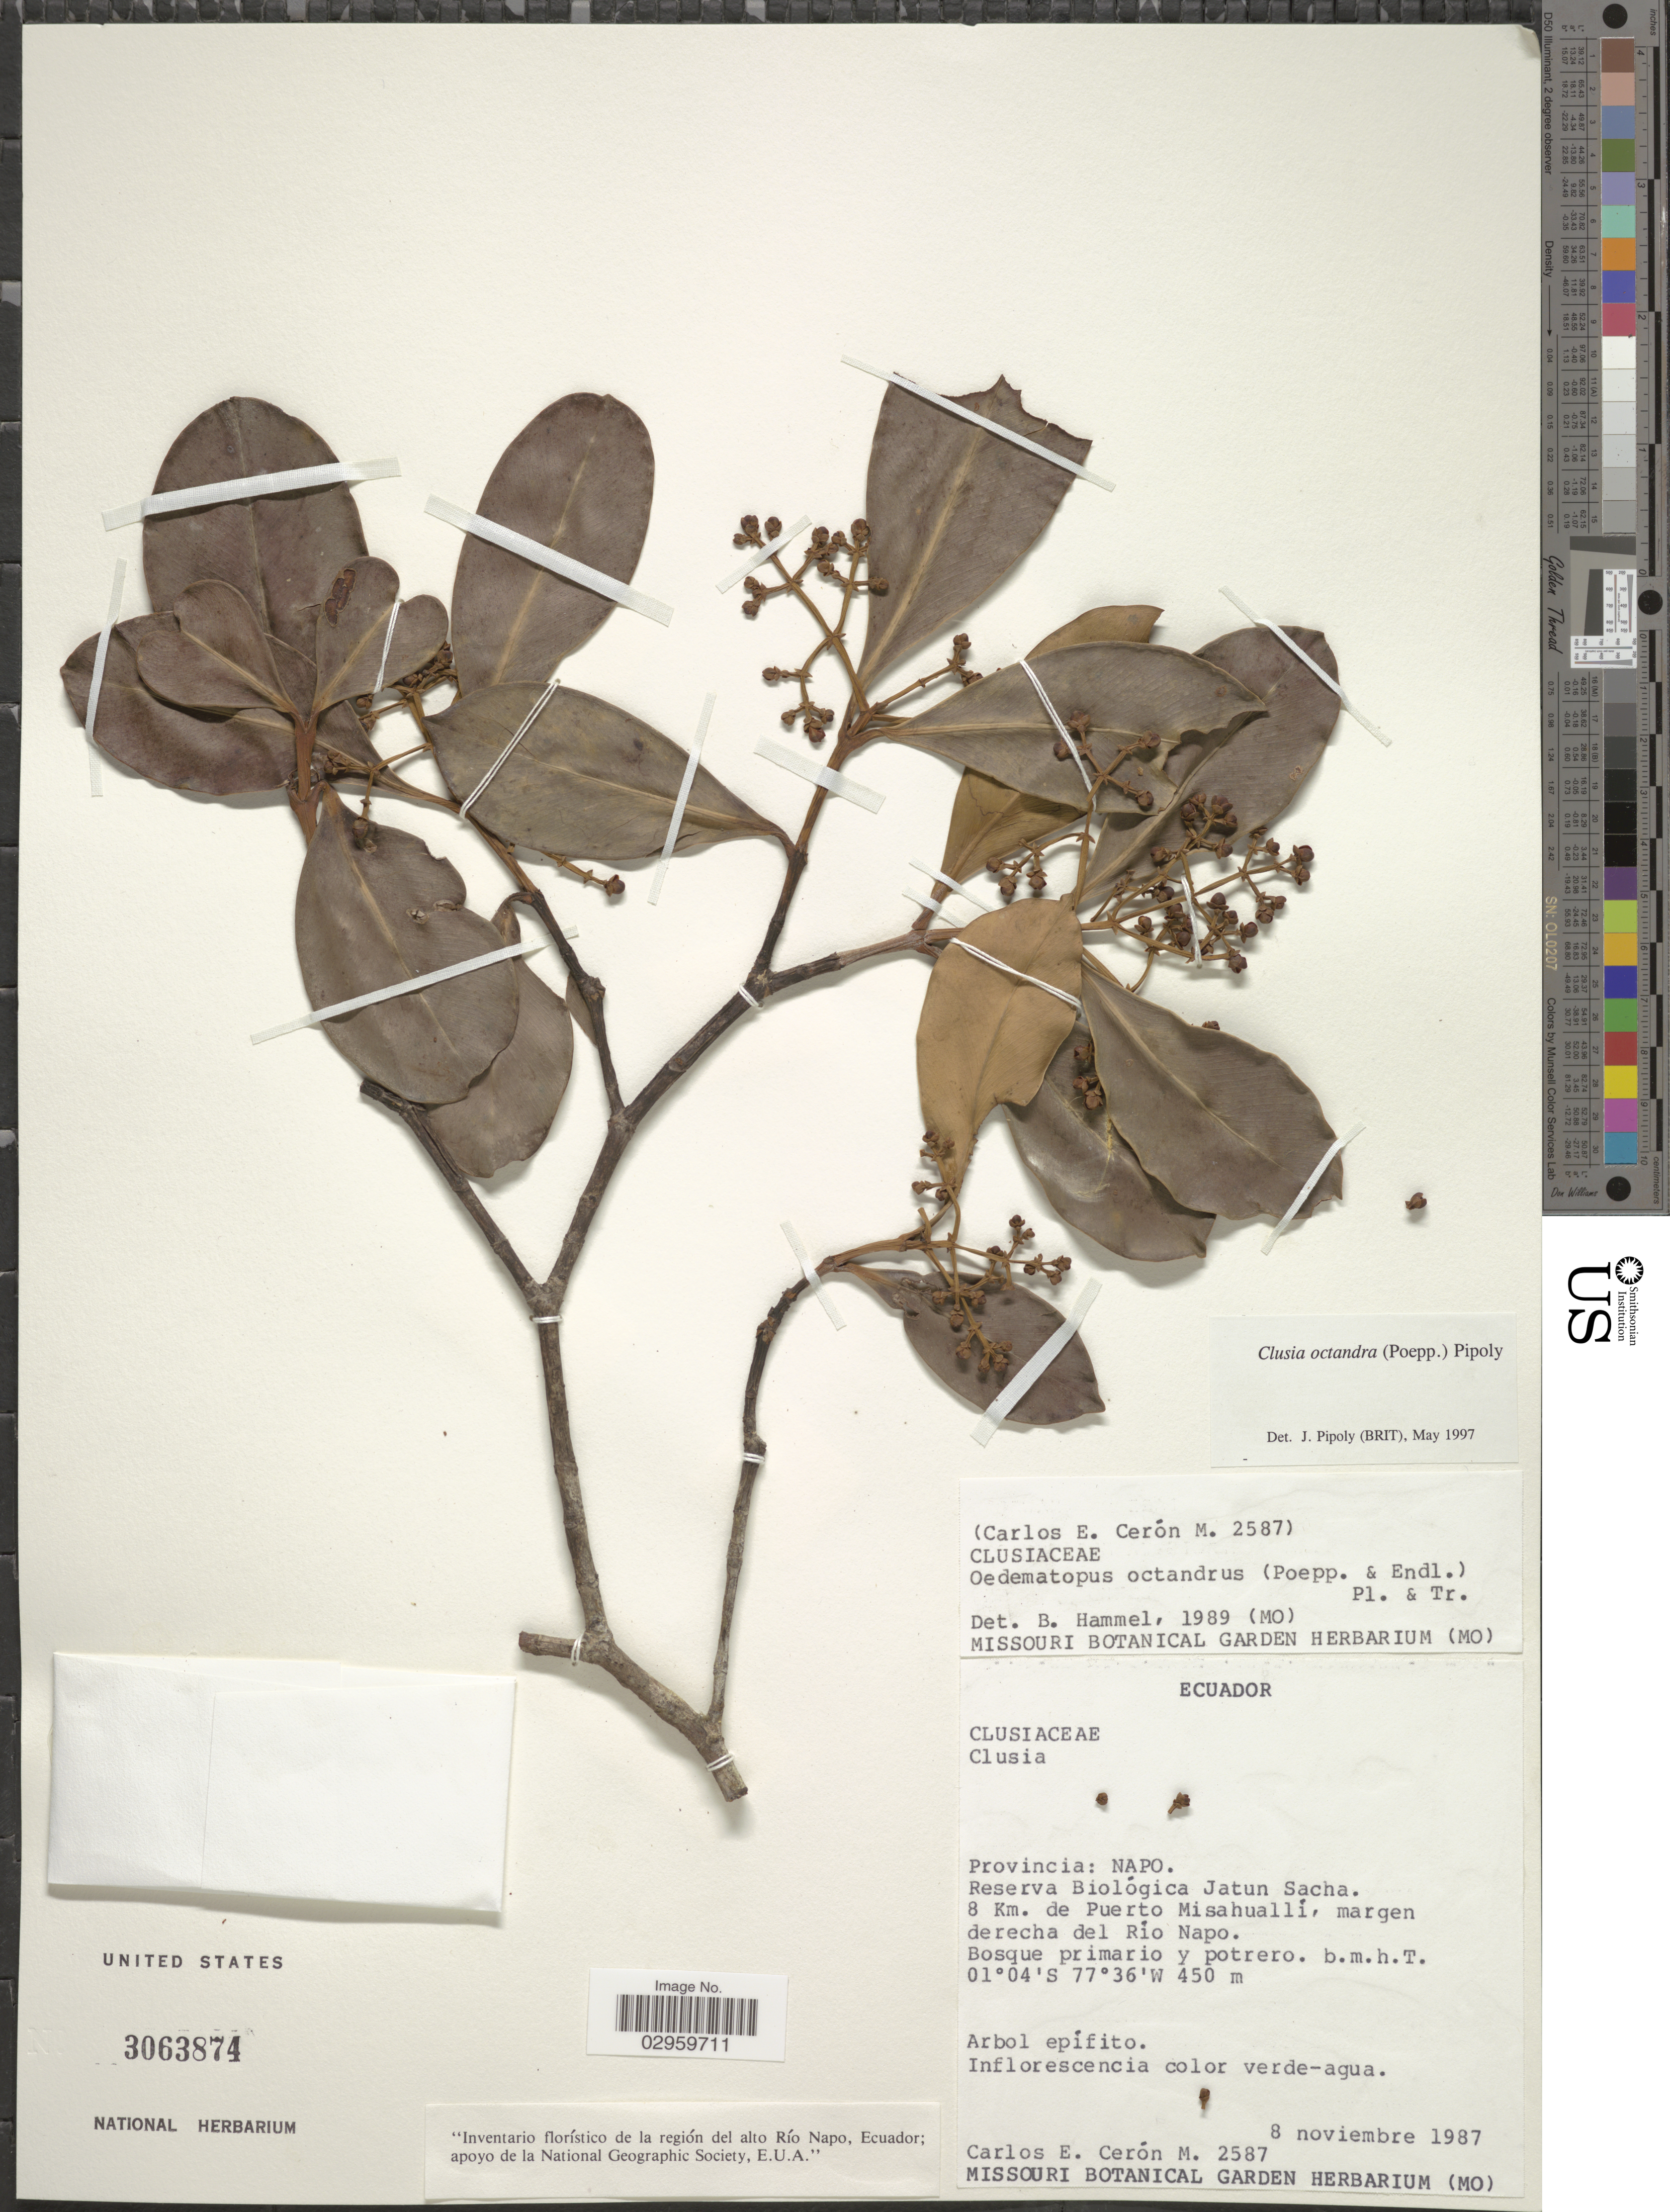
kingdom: Plantae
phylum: Tracheophyta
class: Magnoliopsida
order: Malpighiales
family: Clusiaceae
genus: Clusia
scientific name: Clusia octandra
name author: (Poepp.) Pipoly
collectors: C. E. Cerón M.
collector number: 2587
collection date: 1987-11-08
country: Ecuador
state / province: Napo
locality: Reserva Biológica Jatun Sacha. 8 Km. de Puerto Misahuallí, margen derecha del Río Napo.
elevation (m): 450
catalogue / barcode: US 3063874